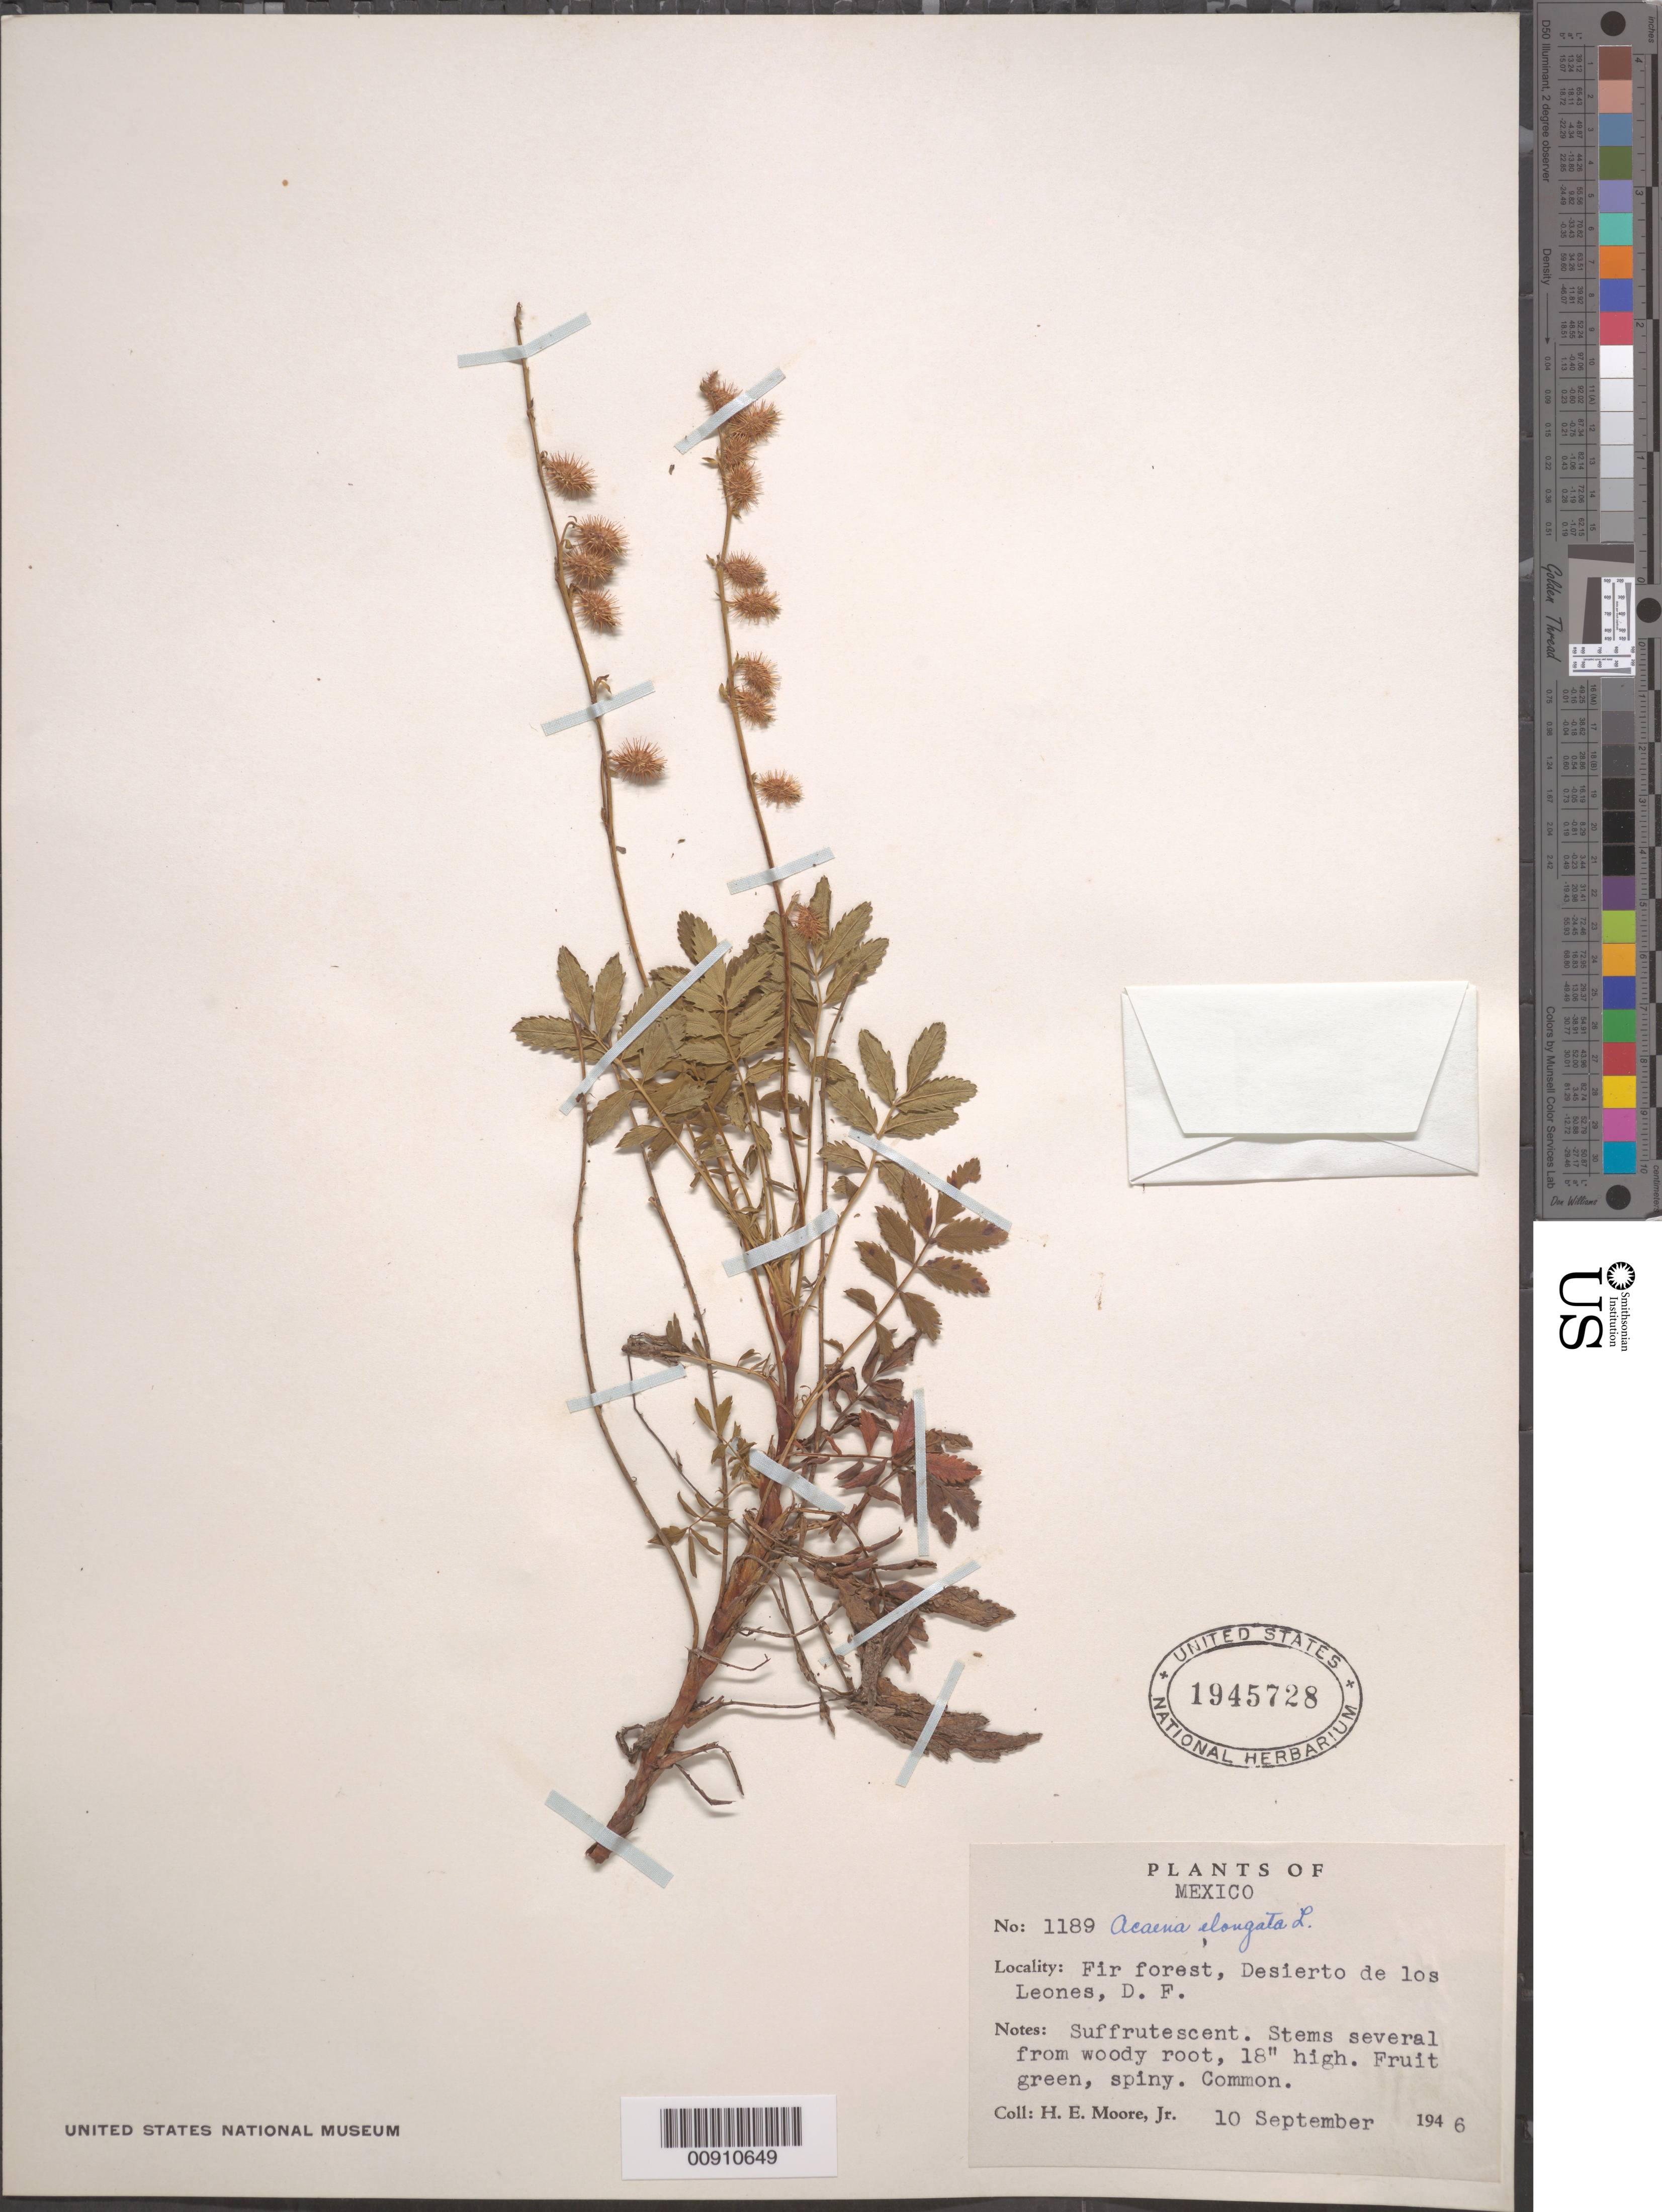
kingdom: Plantae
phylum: Tracheophyta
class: Magnoliopsida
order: Rosales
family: Rosaceae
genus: Acaena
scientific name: Acaena elongata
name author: L.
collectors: H. E. Moore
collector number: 1189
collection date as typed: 10 Sep 1946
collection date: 1946-09-10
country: Mexico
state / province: Distrito Federal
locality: Desierto de los Leones, D.F.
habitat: Fir forest.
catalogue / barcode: US 1945728